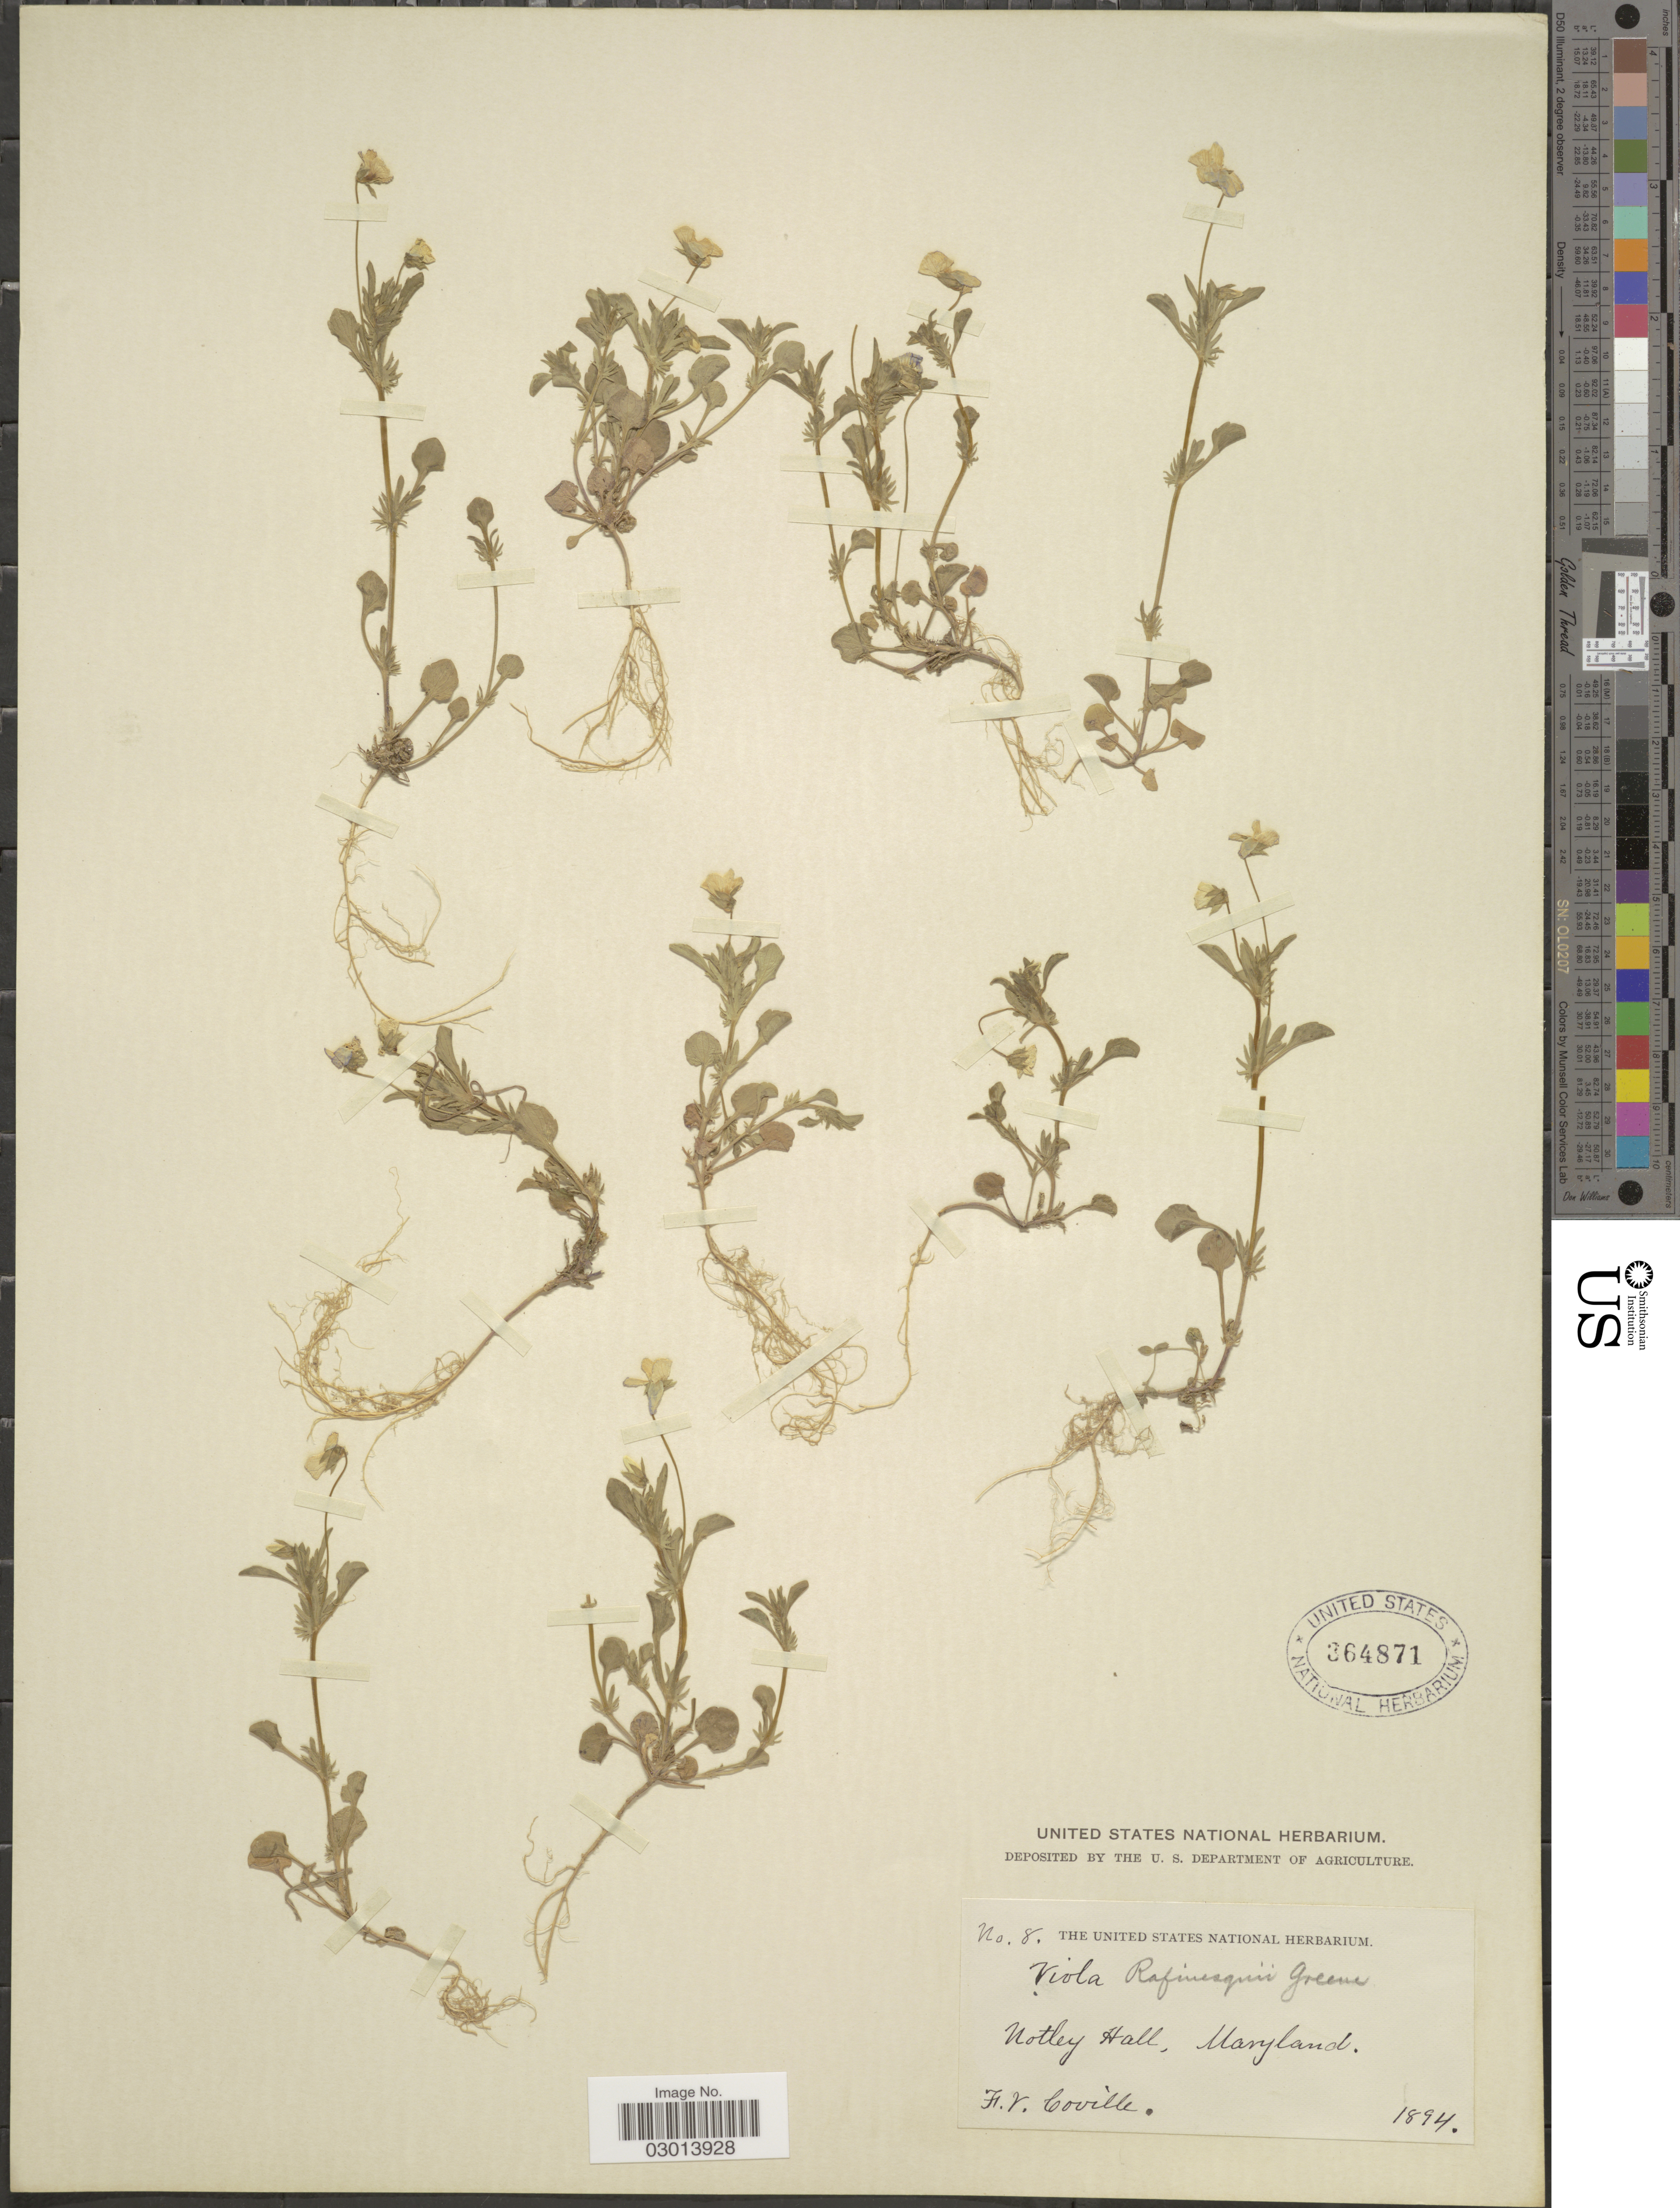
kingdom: Plantae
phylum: Tracheophyta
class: Magnoliopsida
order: Malpighiales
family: Violaceae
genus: Viola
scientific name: Viola rafinesquei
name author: Greene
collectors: F. V. Coville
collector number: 8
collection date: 1894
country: United States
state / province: Maryland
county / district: Prince George's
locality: Notley Hall.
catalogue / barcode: US 364871